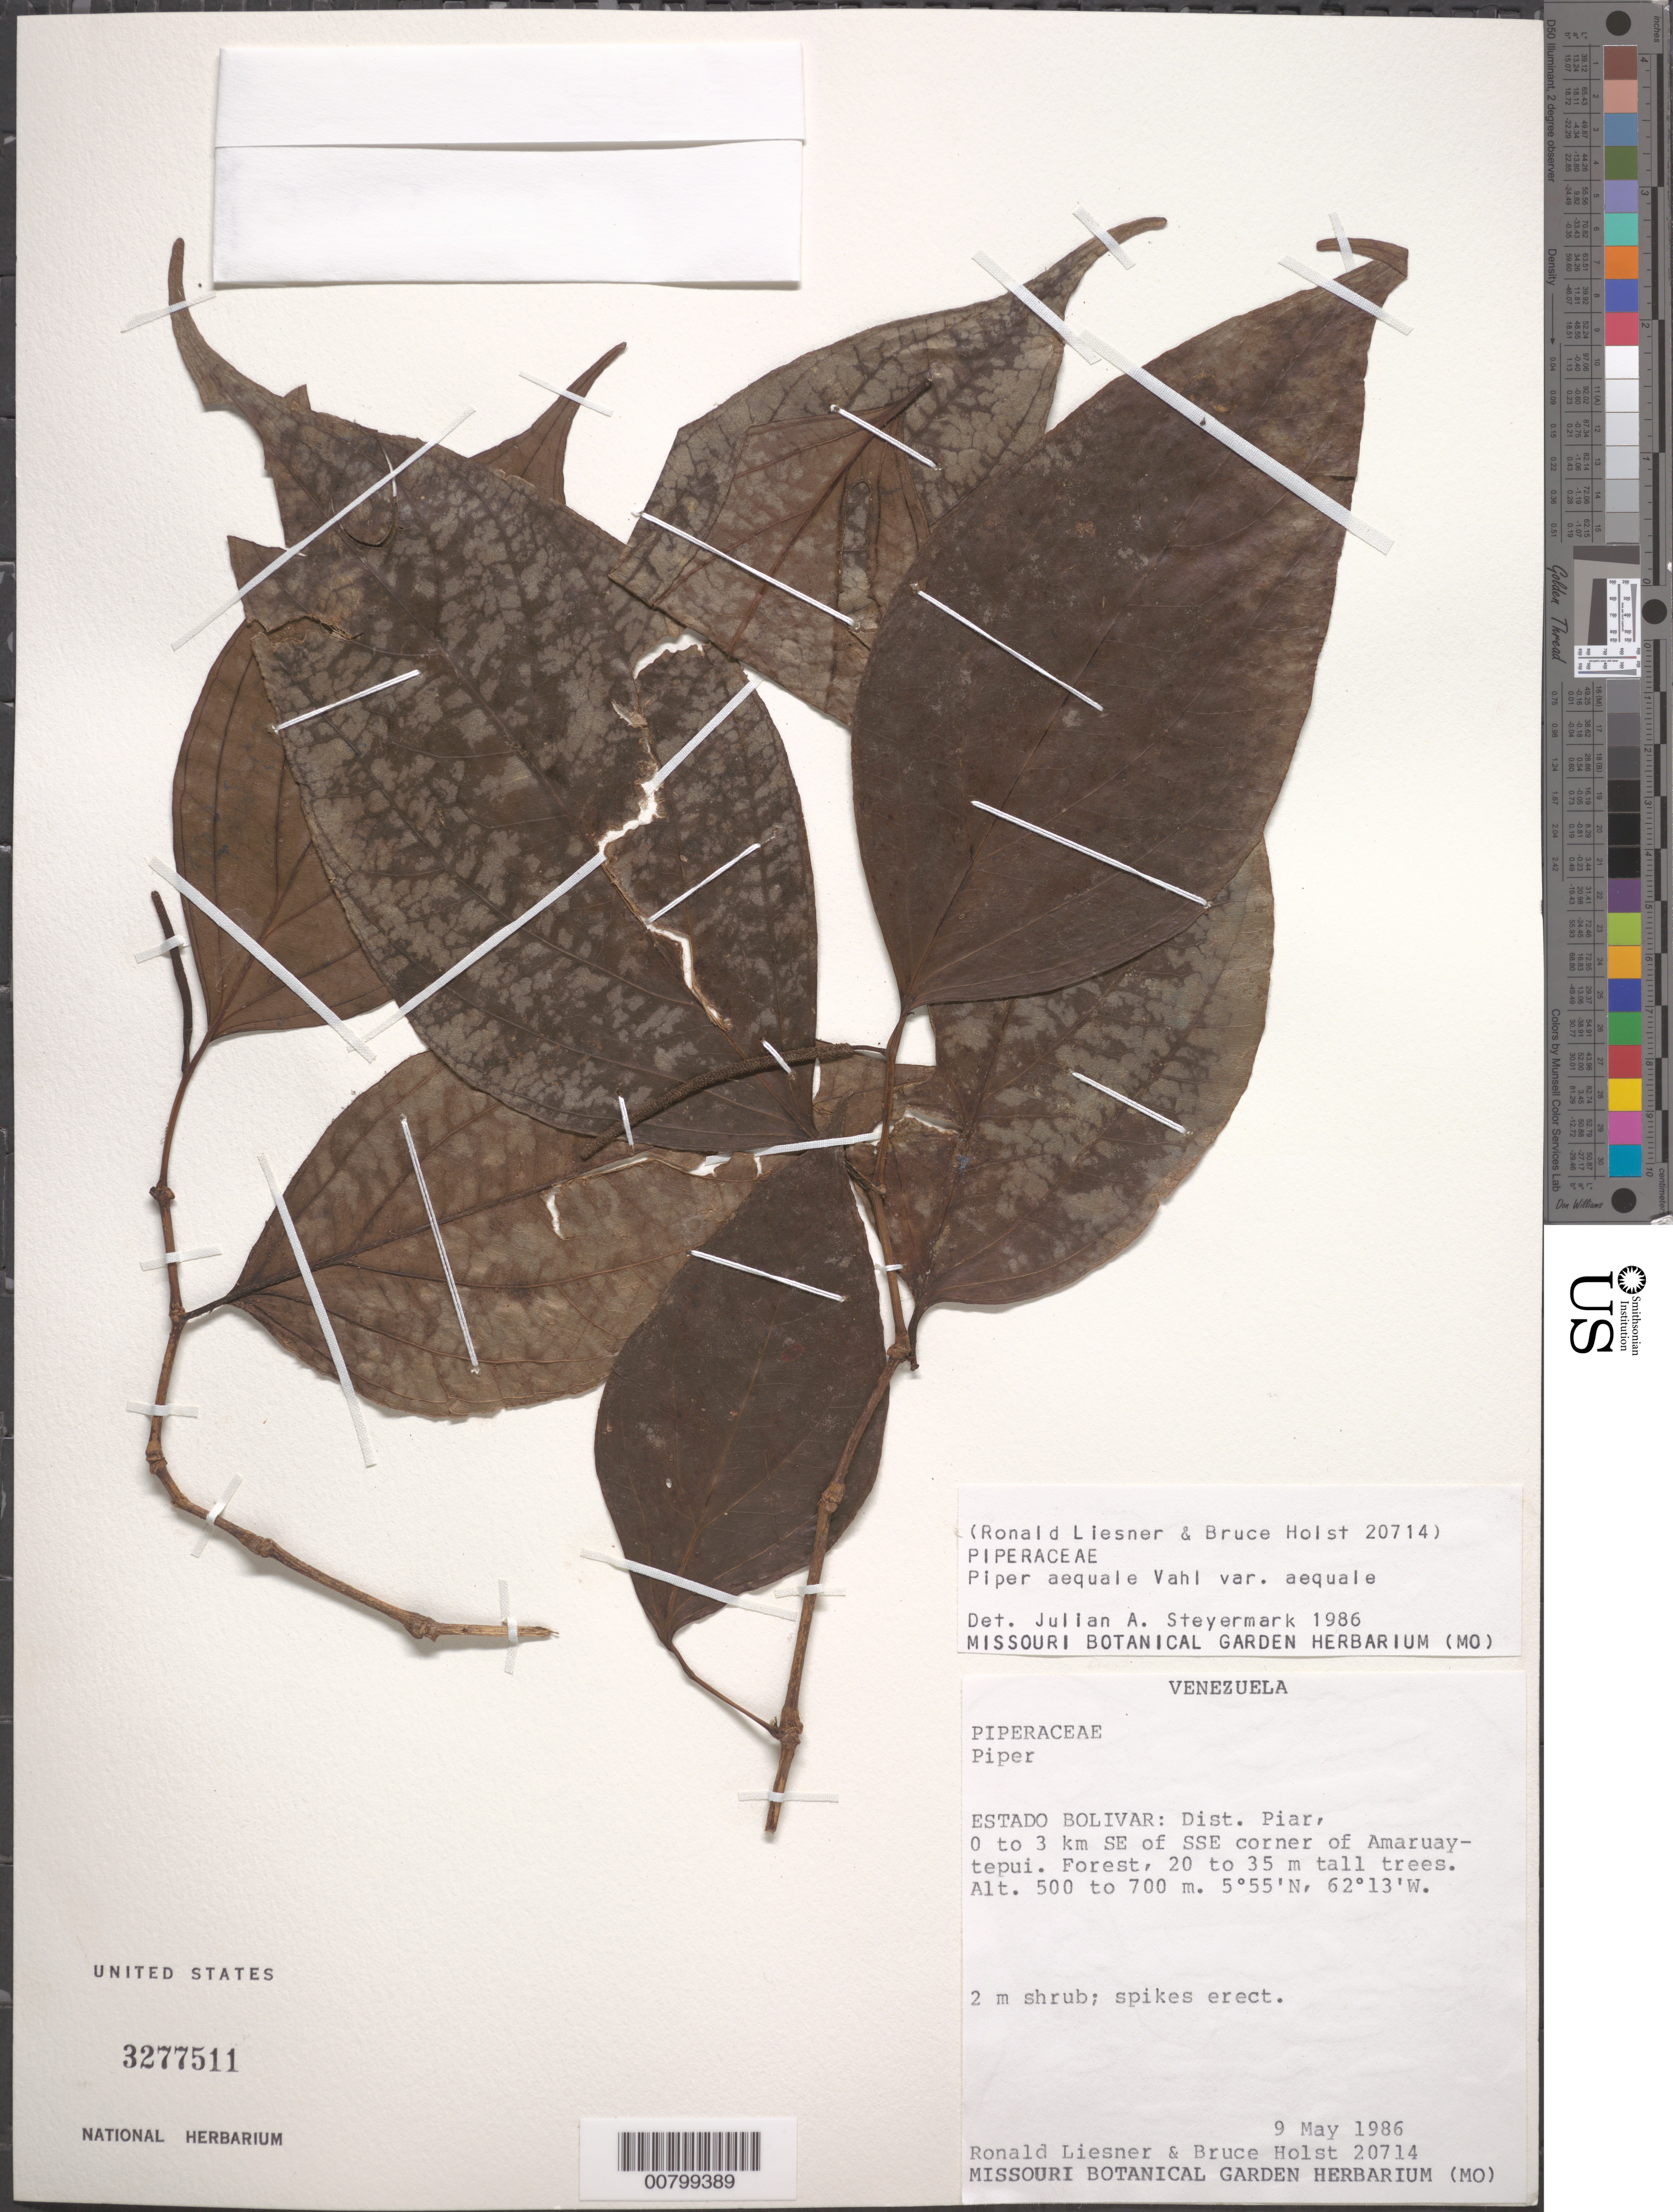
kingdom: Plantae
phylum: Tracheophyta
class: Magnoliopsida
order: Piperales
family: Piperaceae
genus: Piper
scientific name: Piper aequale var. aequale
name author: Vahl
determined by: Steyermark, Julian A., (VEN)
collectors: R. L. Liesner & B. Holst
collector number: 20714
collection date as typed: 9-May-86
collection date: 1986-05-09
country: Venezuela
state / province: Bolívar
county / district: Piar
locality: Amaruay-tepuí, 0-3 km SE of SSE corner of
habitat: Forest, 20-35 m tall trees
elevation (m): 500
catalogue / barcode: US 3277511